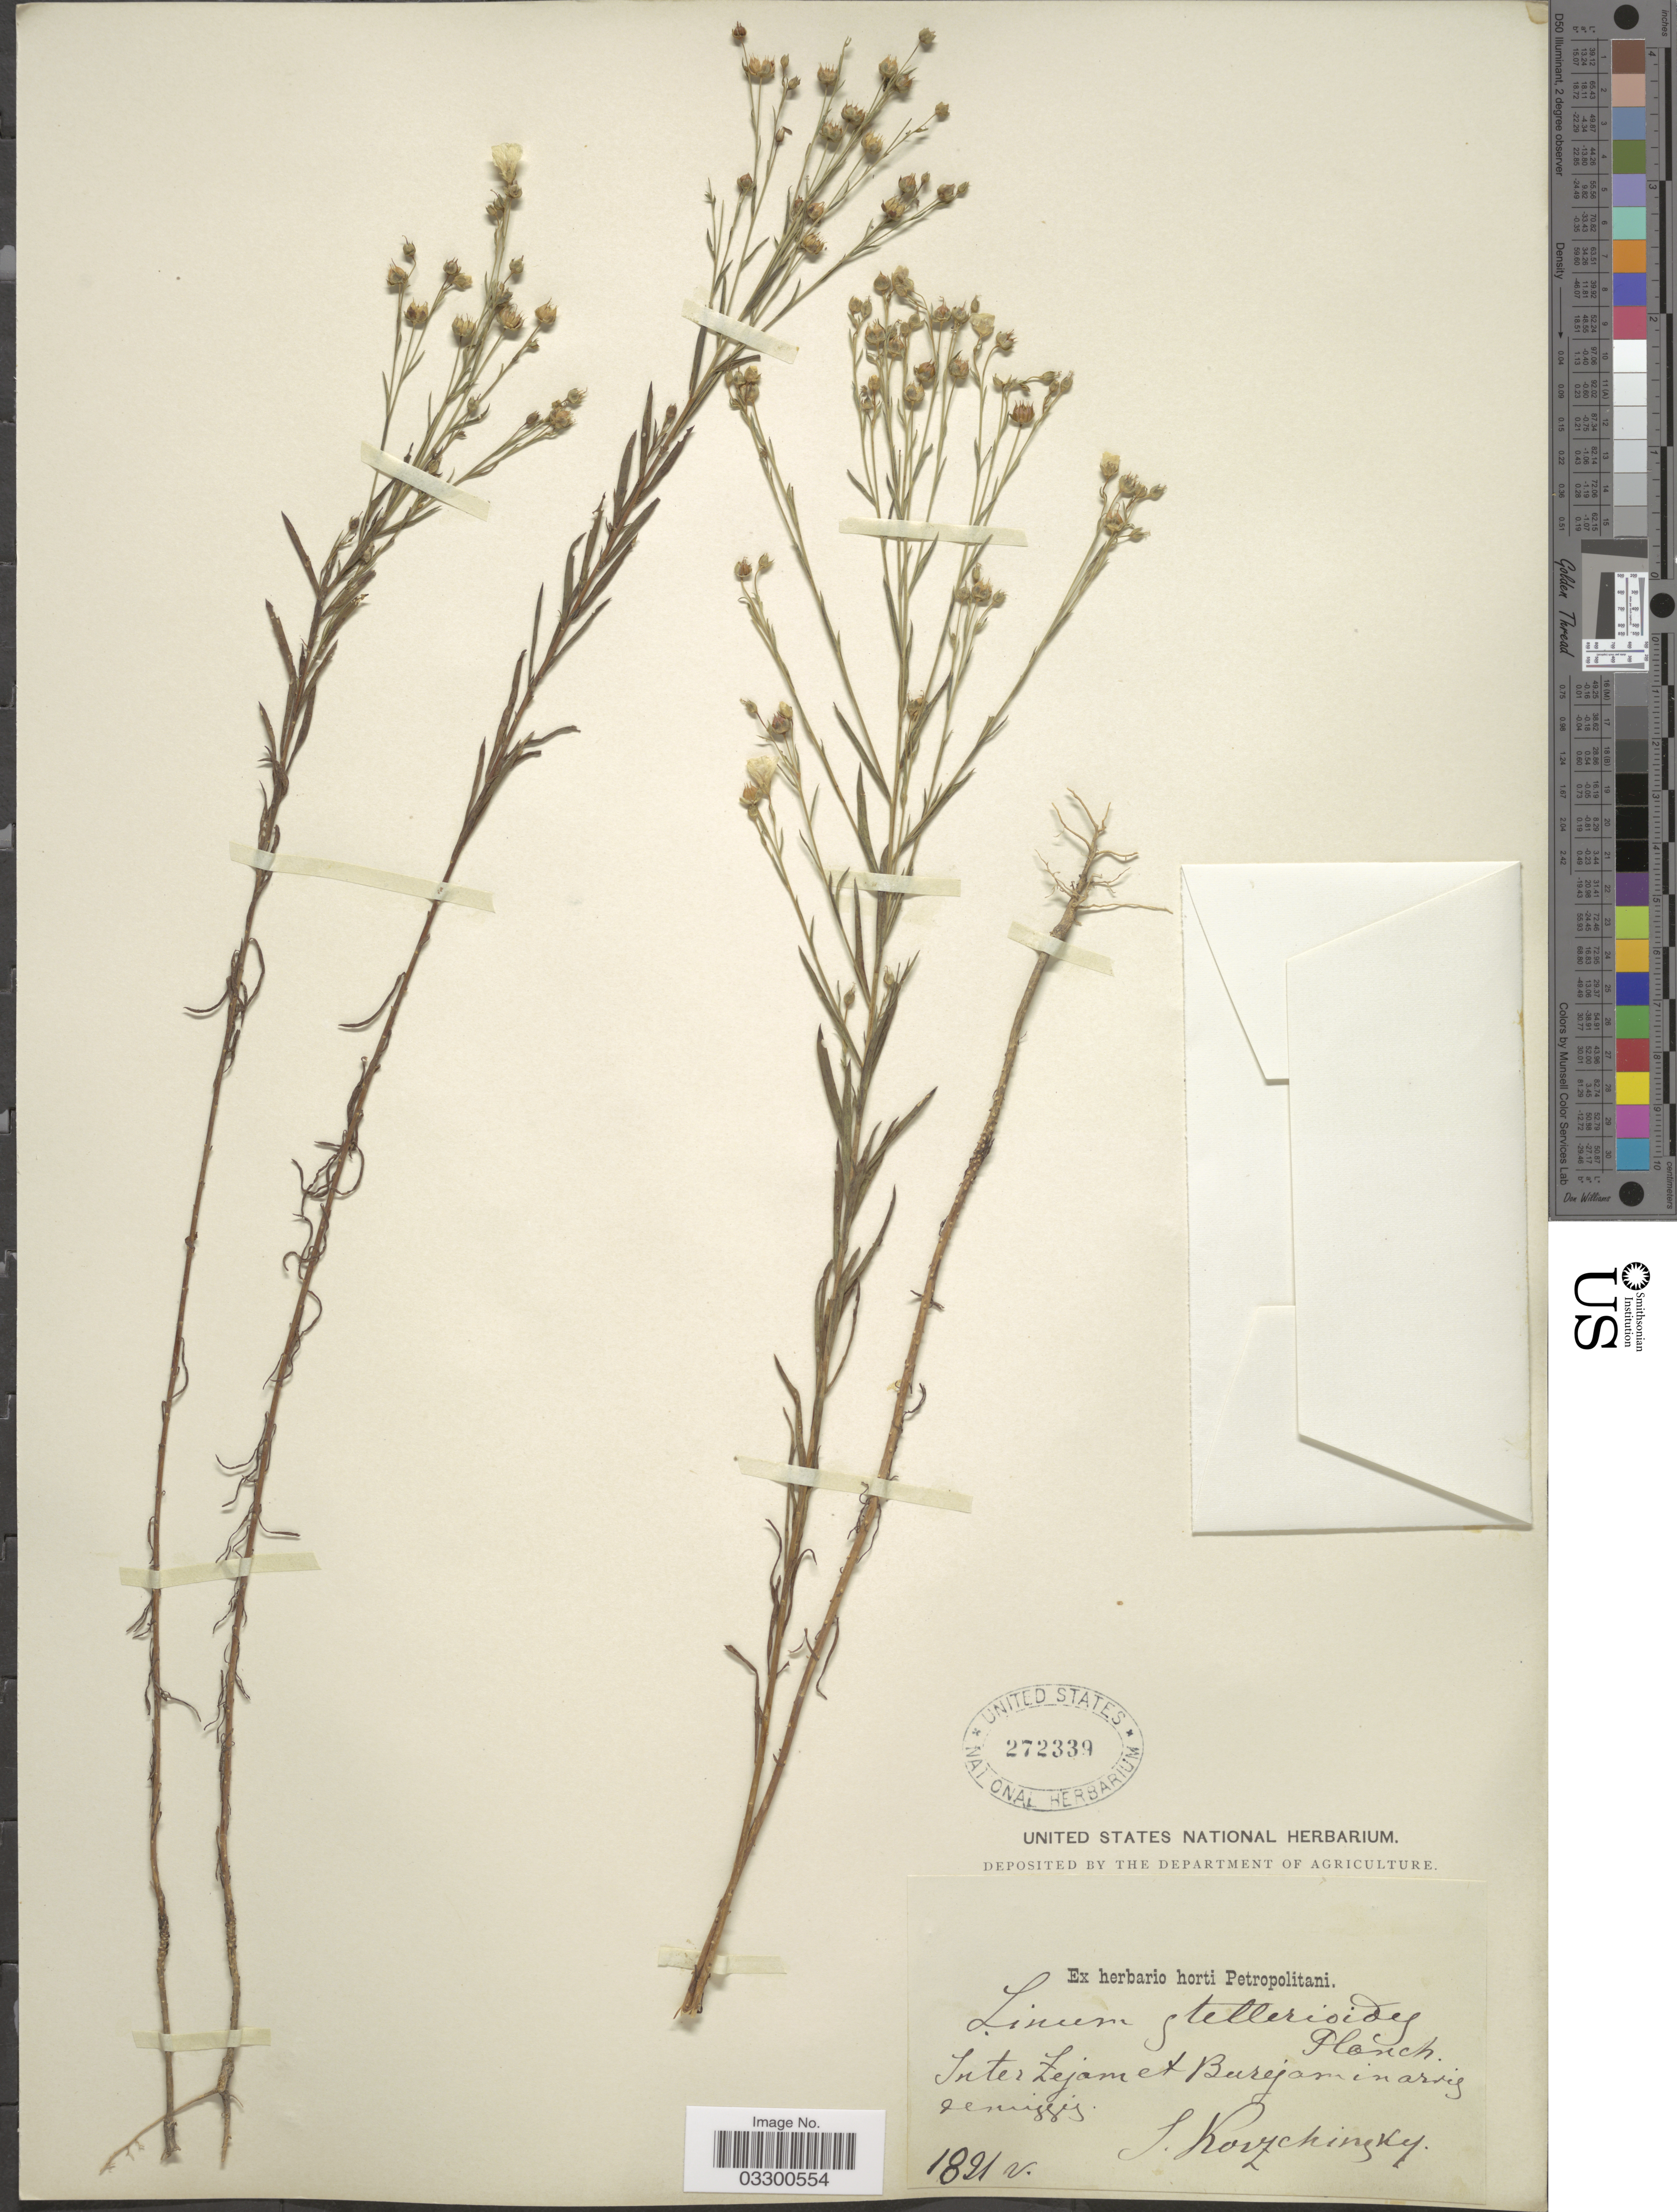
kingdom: Plantae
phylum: Tracheophyta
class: Magnoliopsida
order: Malpighiales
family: Linaceae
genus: Linum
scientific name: Linum stelleroides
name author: Planch.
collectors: S. Korzchinsky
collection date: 1821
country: Russian Federation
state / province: Amur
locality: Inter Zejam et Burejam.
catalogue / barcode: US 272339